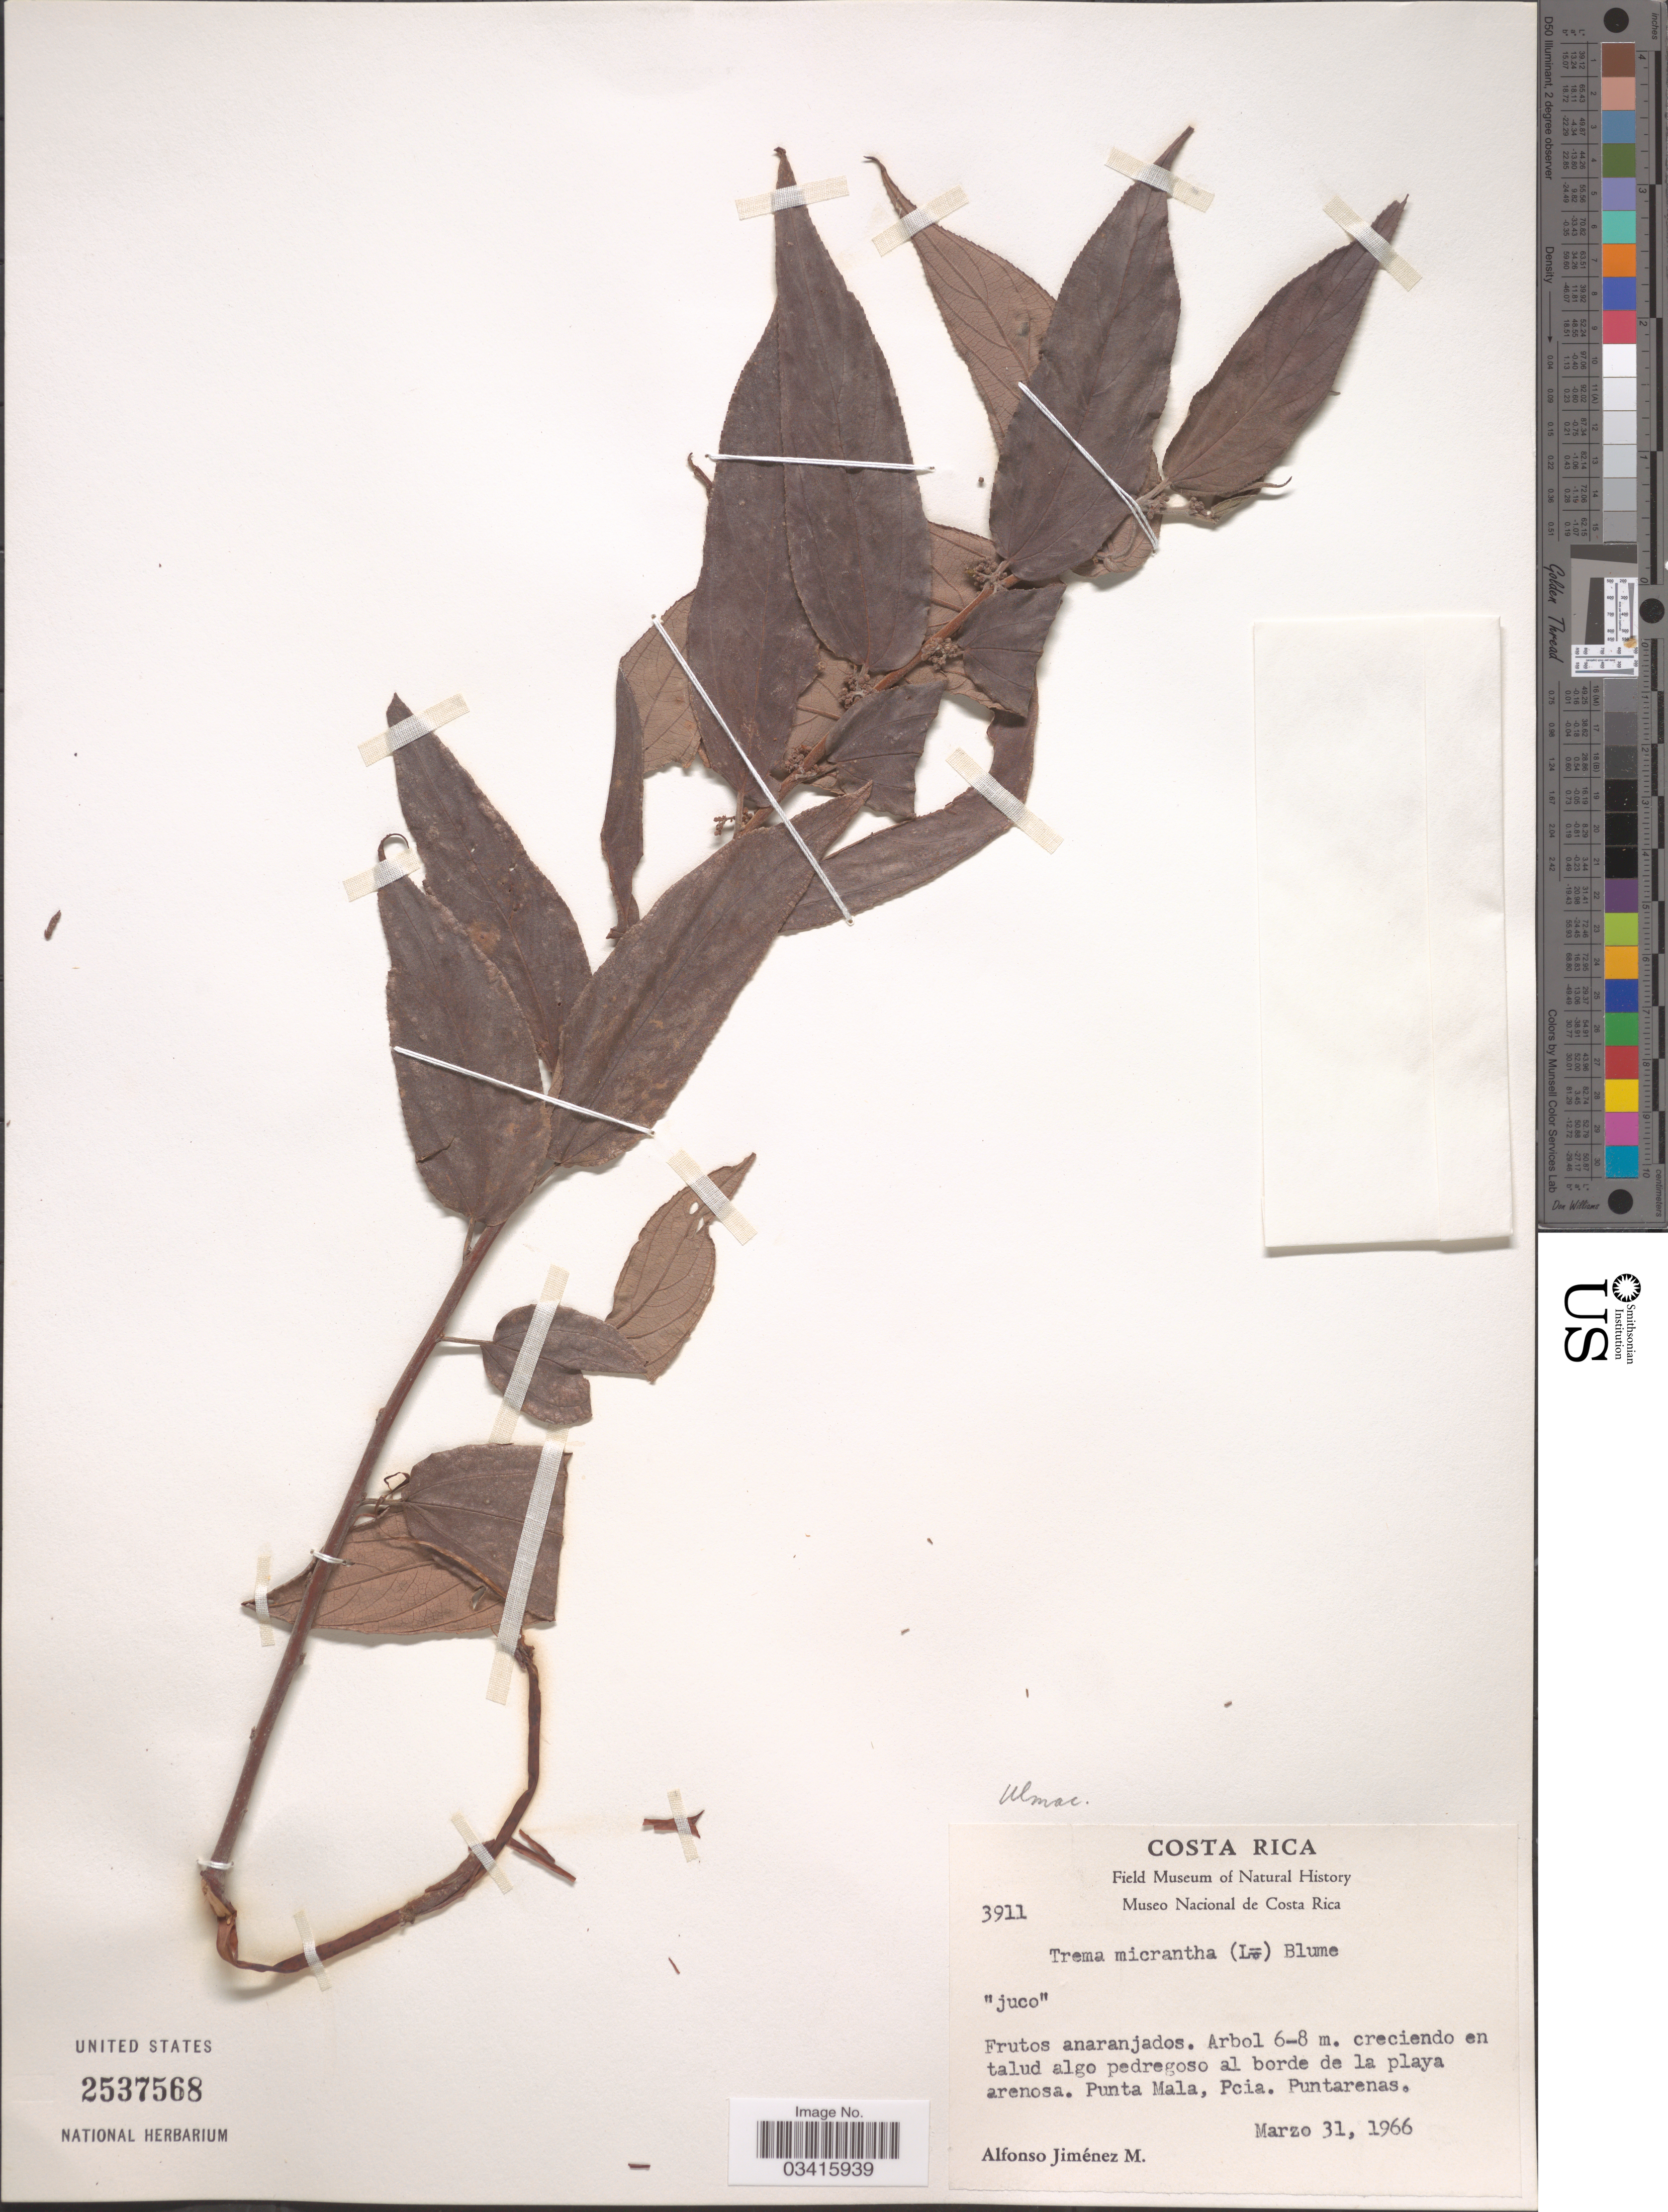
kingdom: Plantae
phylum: Tracheophyta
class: Magnoliopsida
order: Rosales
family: Cannabaceae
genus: Trema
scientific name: Trema micranthum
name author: (L.) Blume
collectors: A. Jimenez M.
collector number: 3911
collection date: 1966-03-31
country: Costa Rica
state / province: Puntarenas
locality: Al borde de la playa arenosa. Punta Mala, Pcia. Puntarenas.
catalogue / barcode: US 2537568